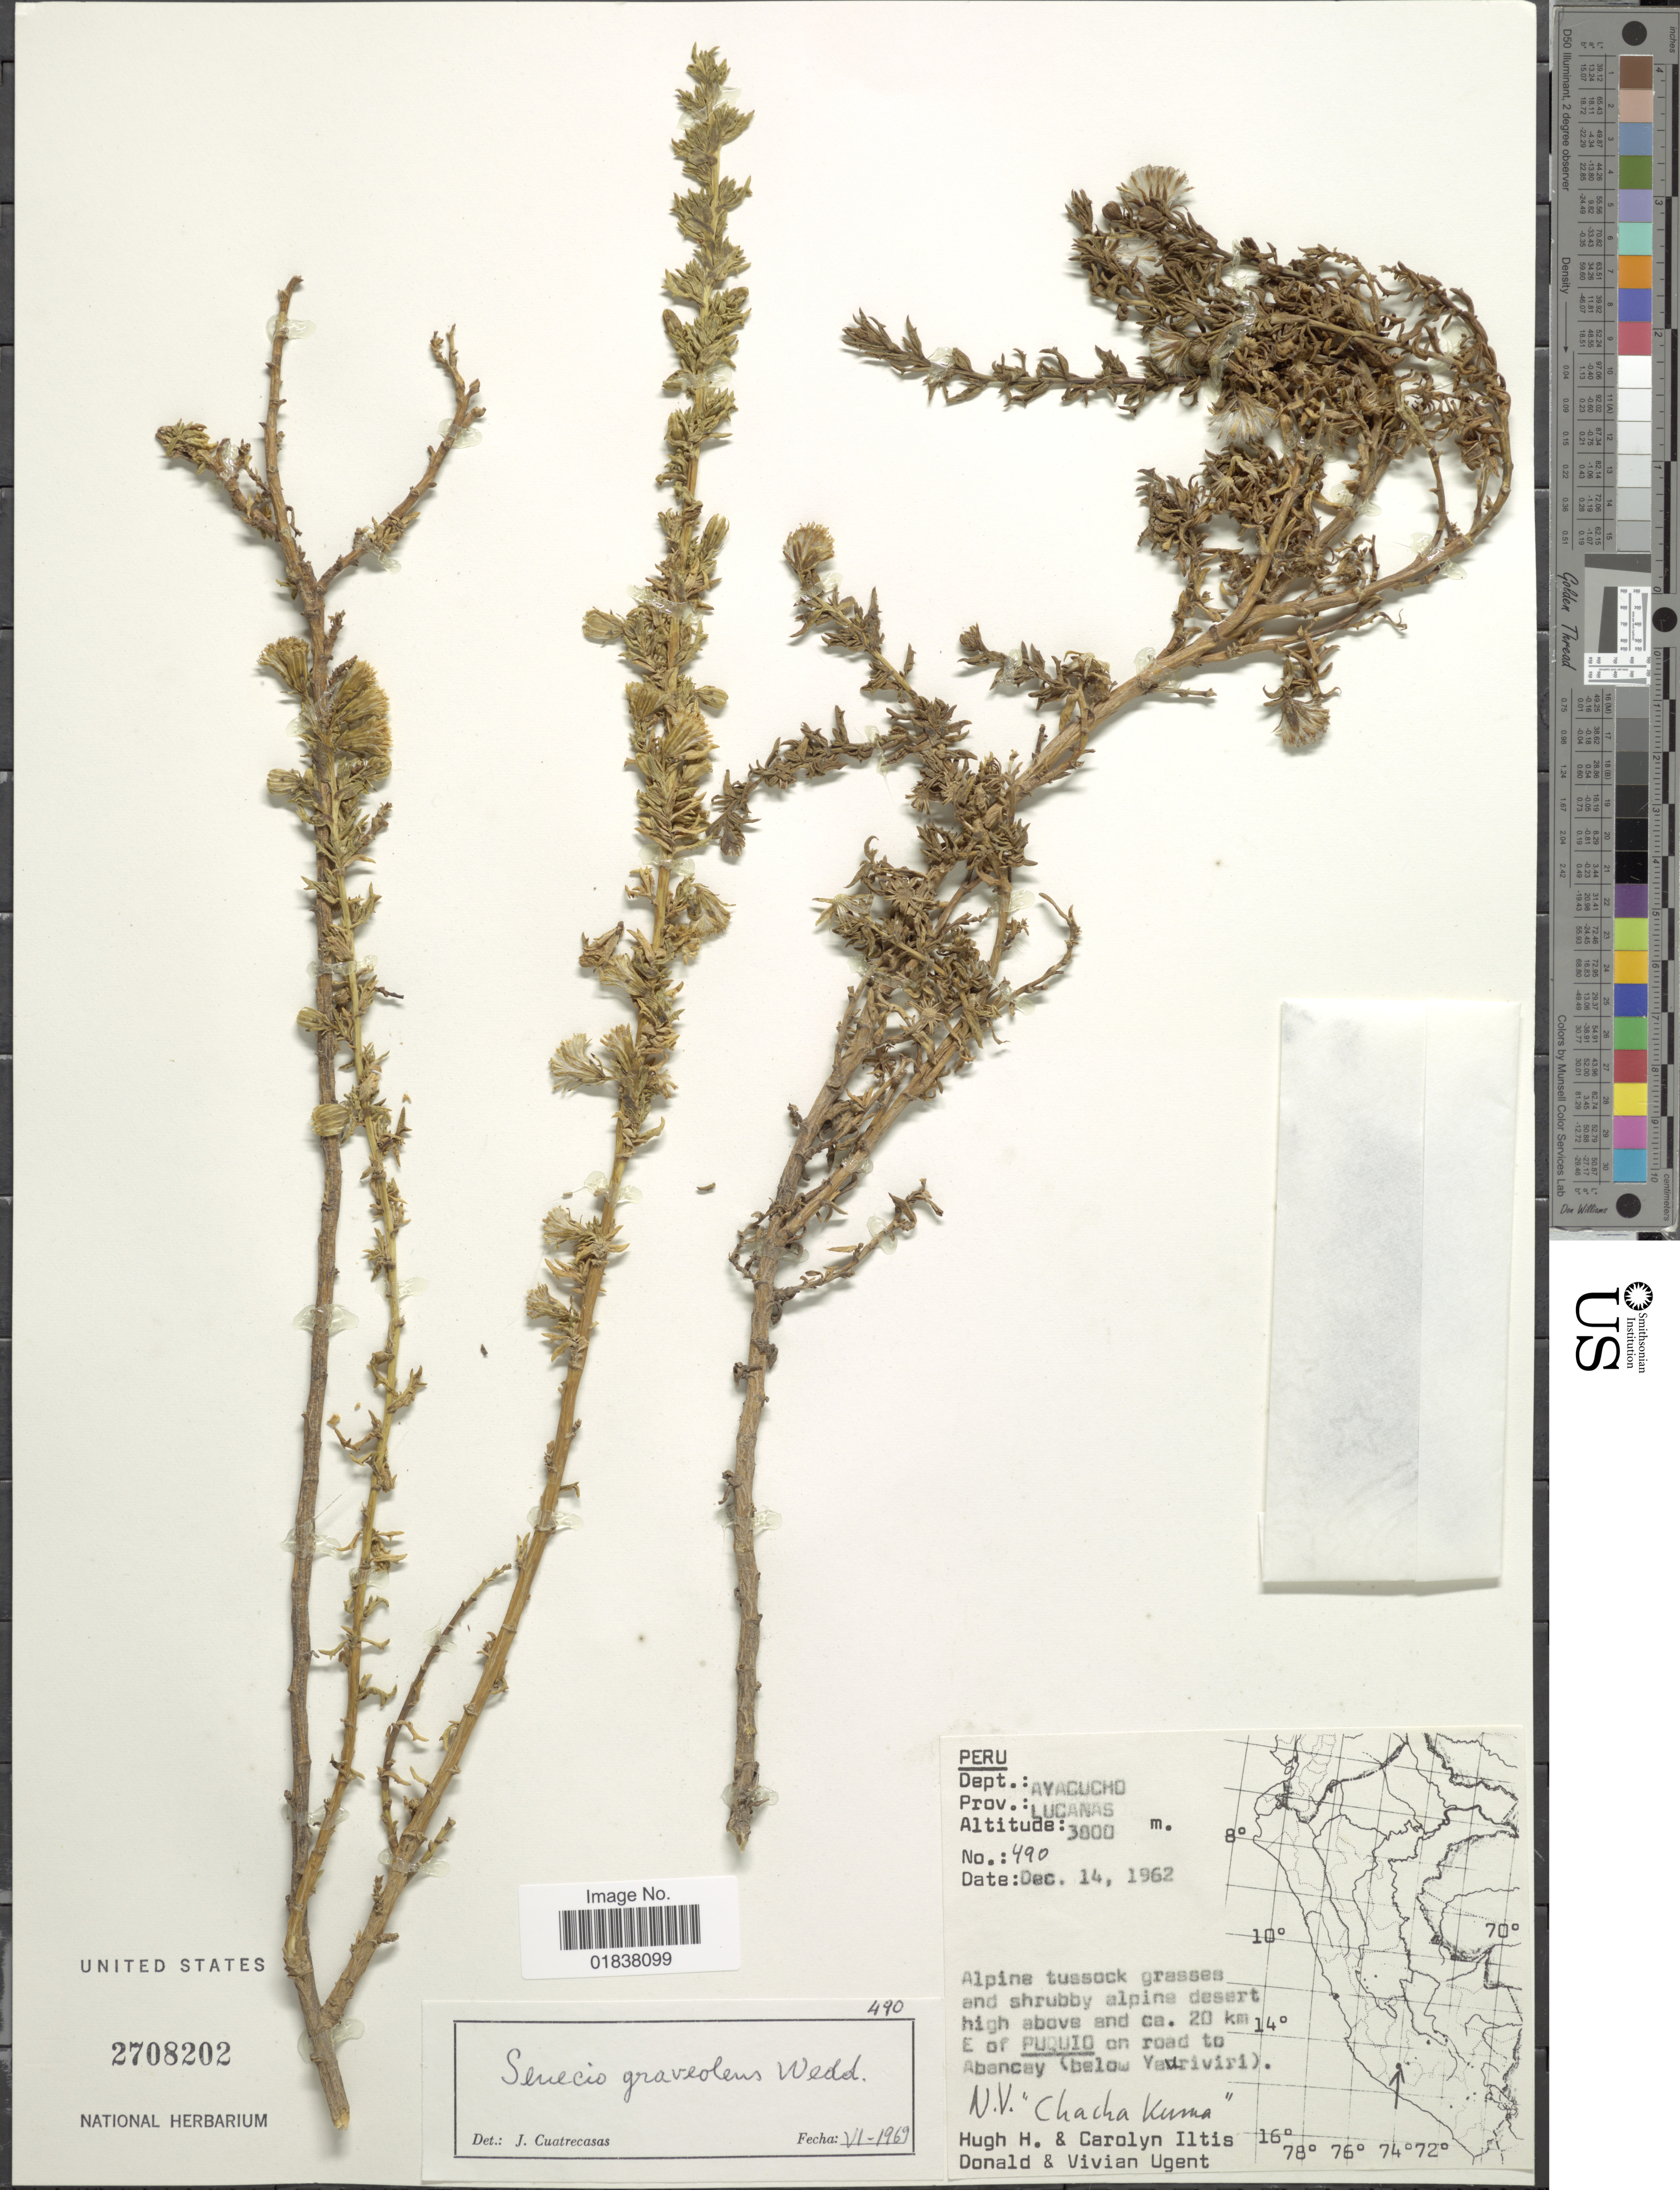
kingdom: Plantae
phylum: Tracheophyta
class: Magnoliopsida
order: Asterales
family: Asteraceae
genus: Senecio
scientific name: Senecio nutans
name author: Sch. Bip.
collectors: H. H. Iltis, C. G. Iltis, D. Ugent & V. Ugent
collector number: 490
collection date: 1962-12-14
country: Peru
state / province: Ayacucho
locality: Ca. 20 km. E. above Puquio on road to Abancay (below Yauriviri), Prov. Lucanas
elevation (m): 3800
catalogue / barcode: US 2708202